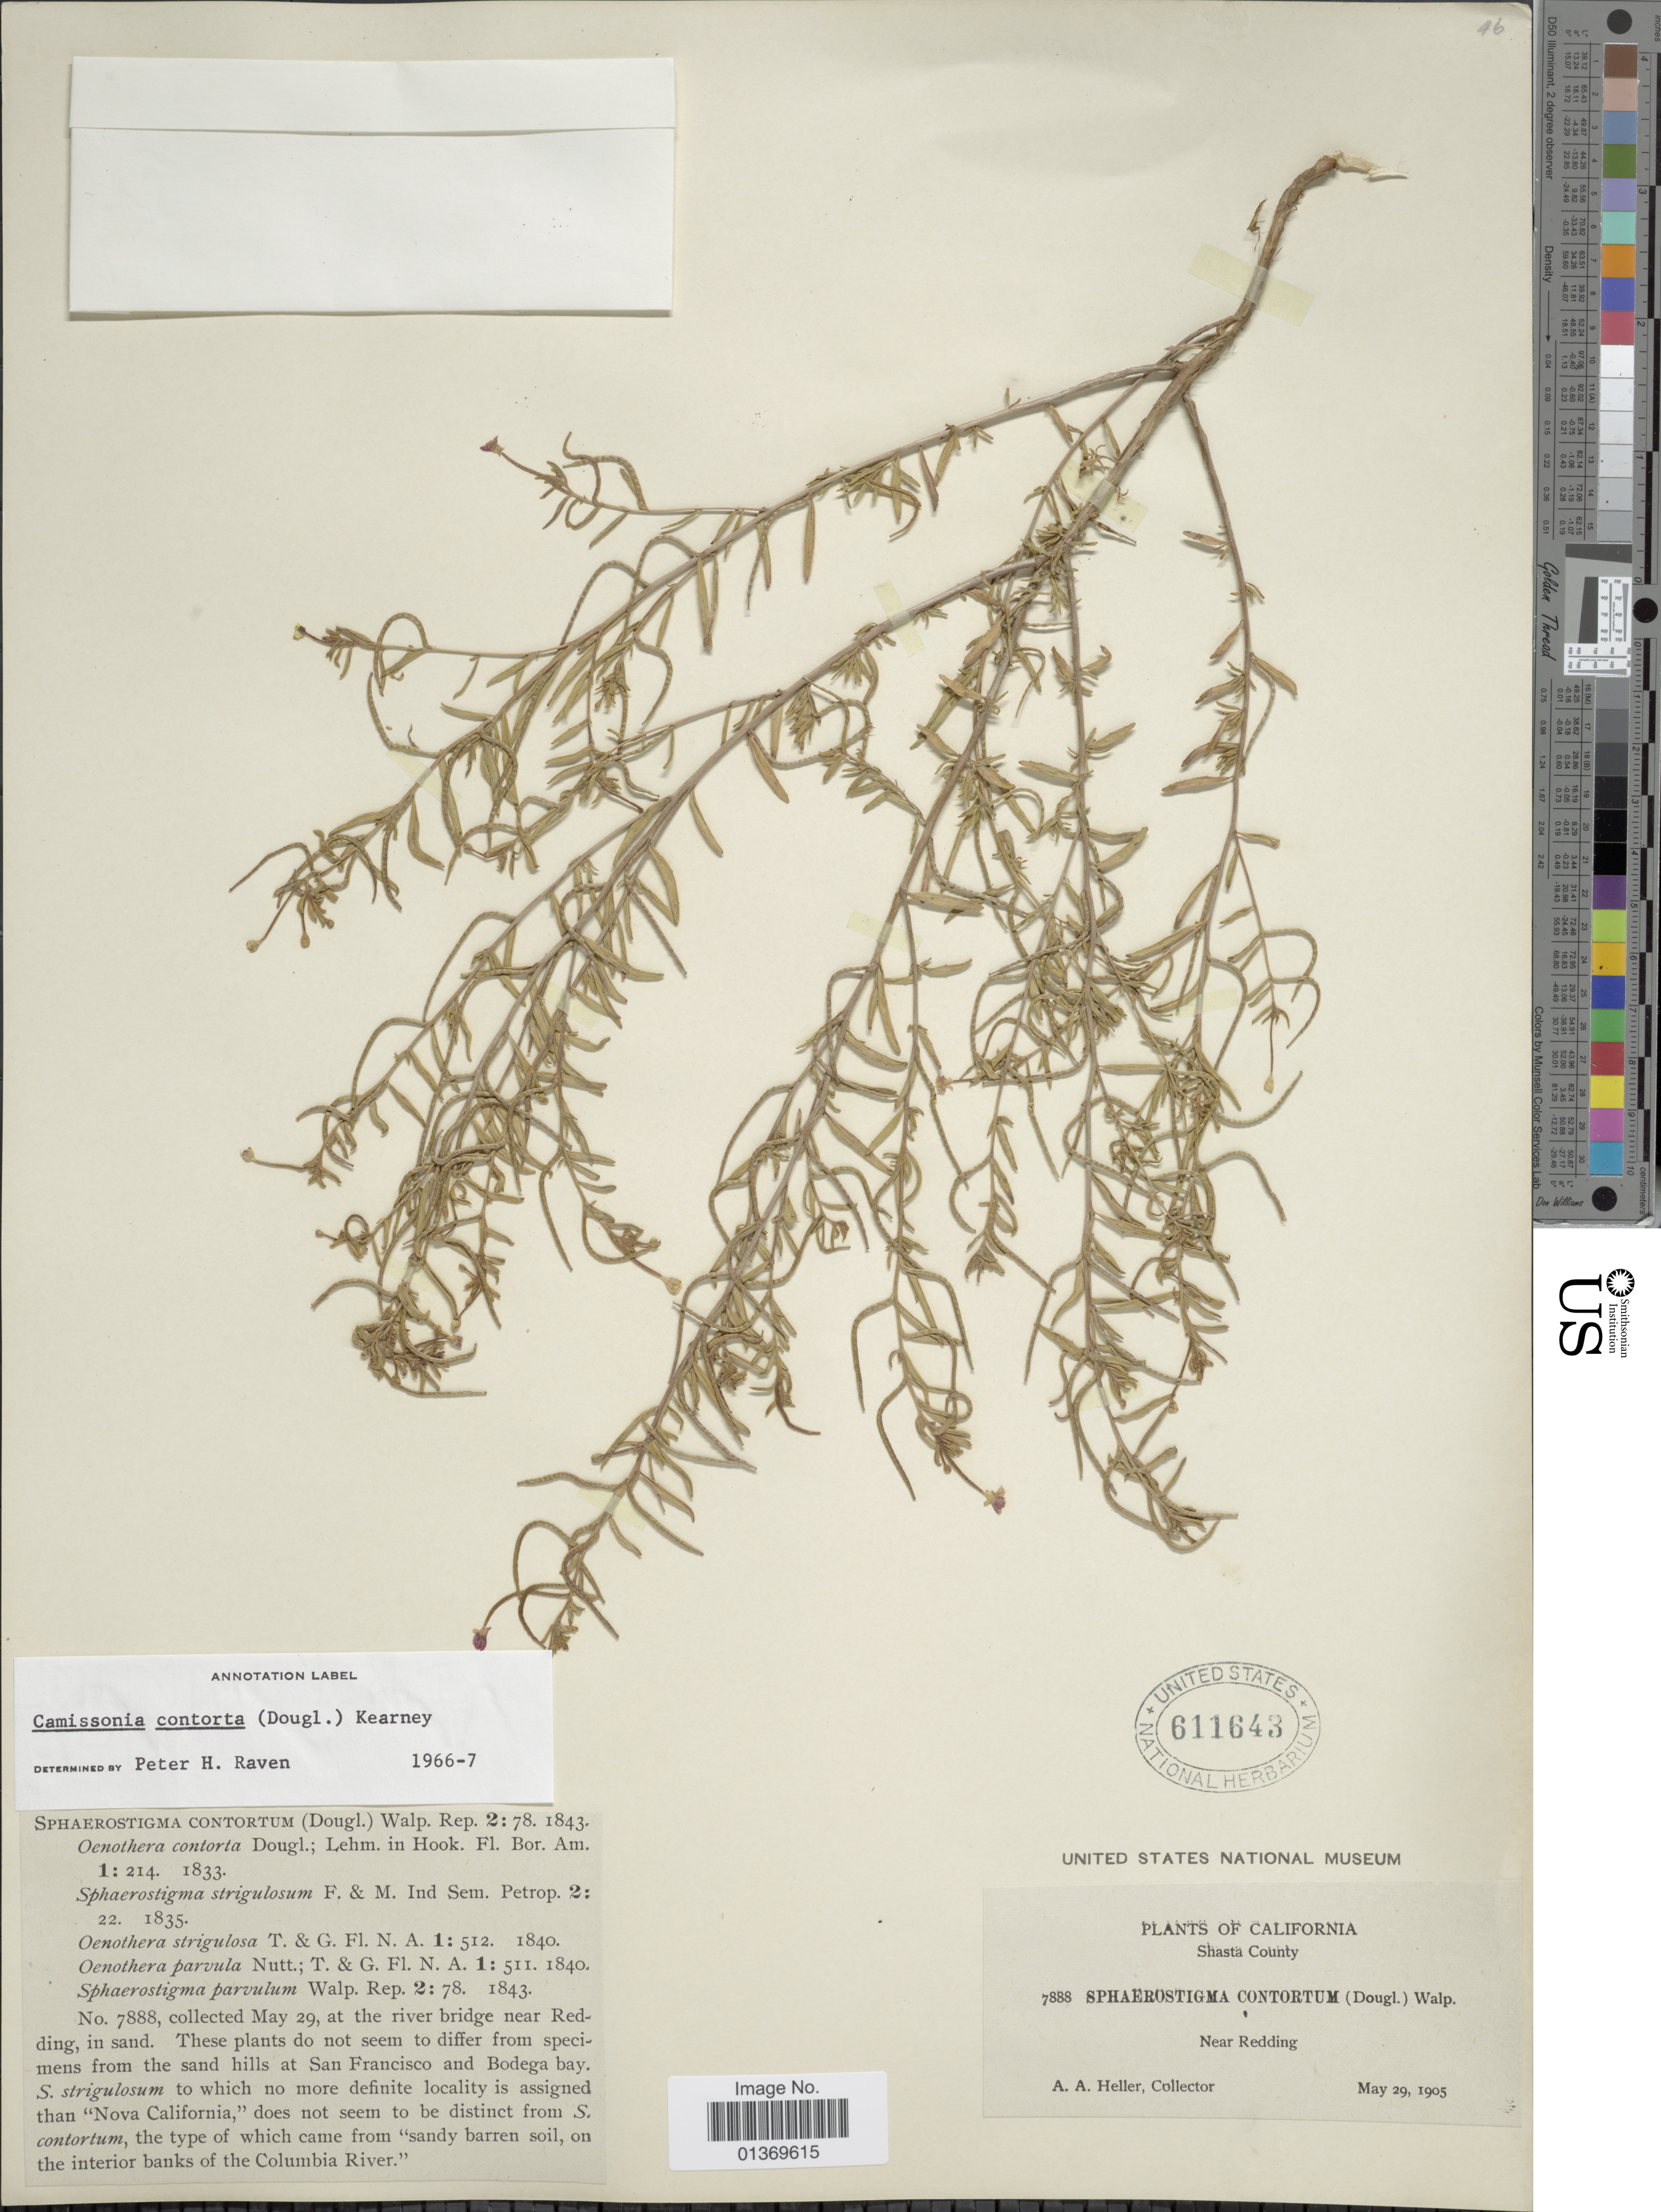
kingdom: Plantae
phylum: Tracheophyta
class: Magnoliopsida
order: Myrtales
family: Onagraceae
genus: Camissonia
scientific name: Camissonia contorta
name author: (Douglas) Kearney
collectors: A. A. Heller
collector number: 7888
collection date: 1905-05-29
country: United States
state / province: California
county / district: Shasta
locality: Shasta County, Near Redding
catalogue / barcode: US 611643